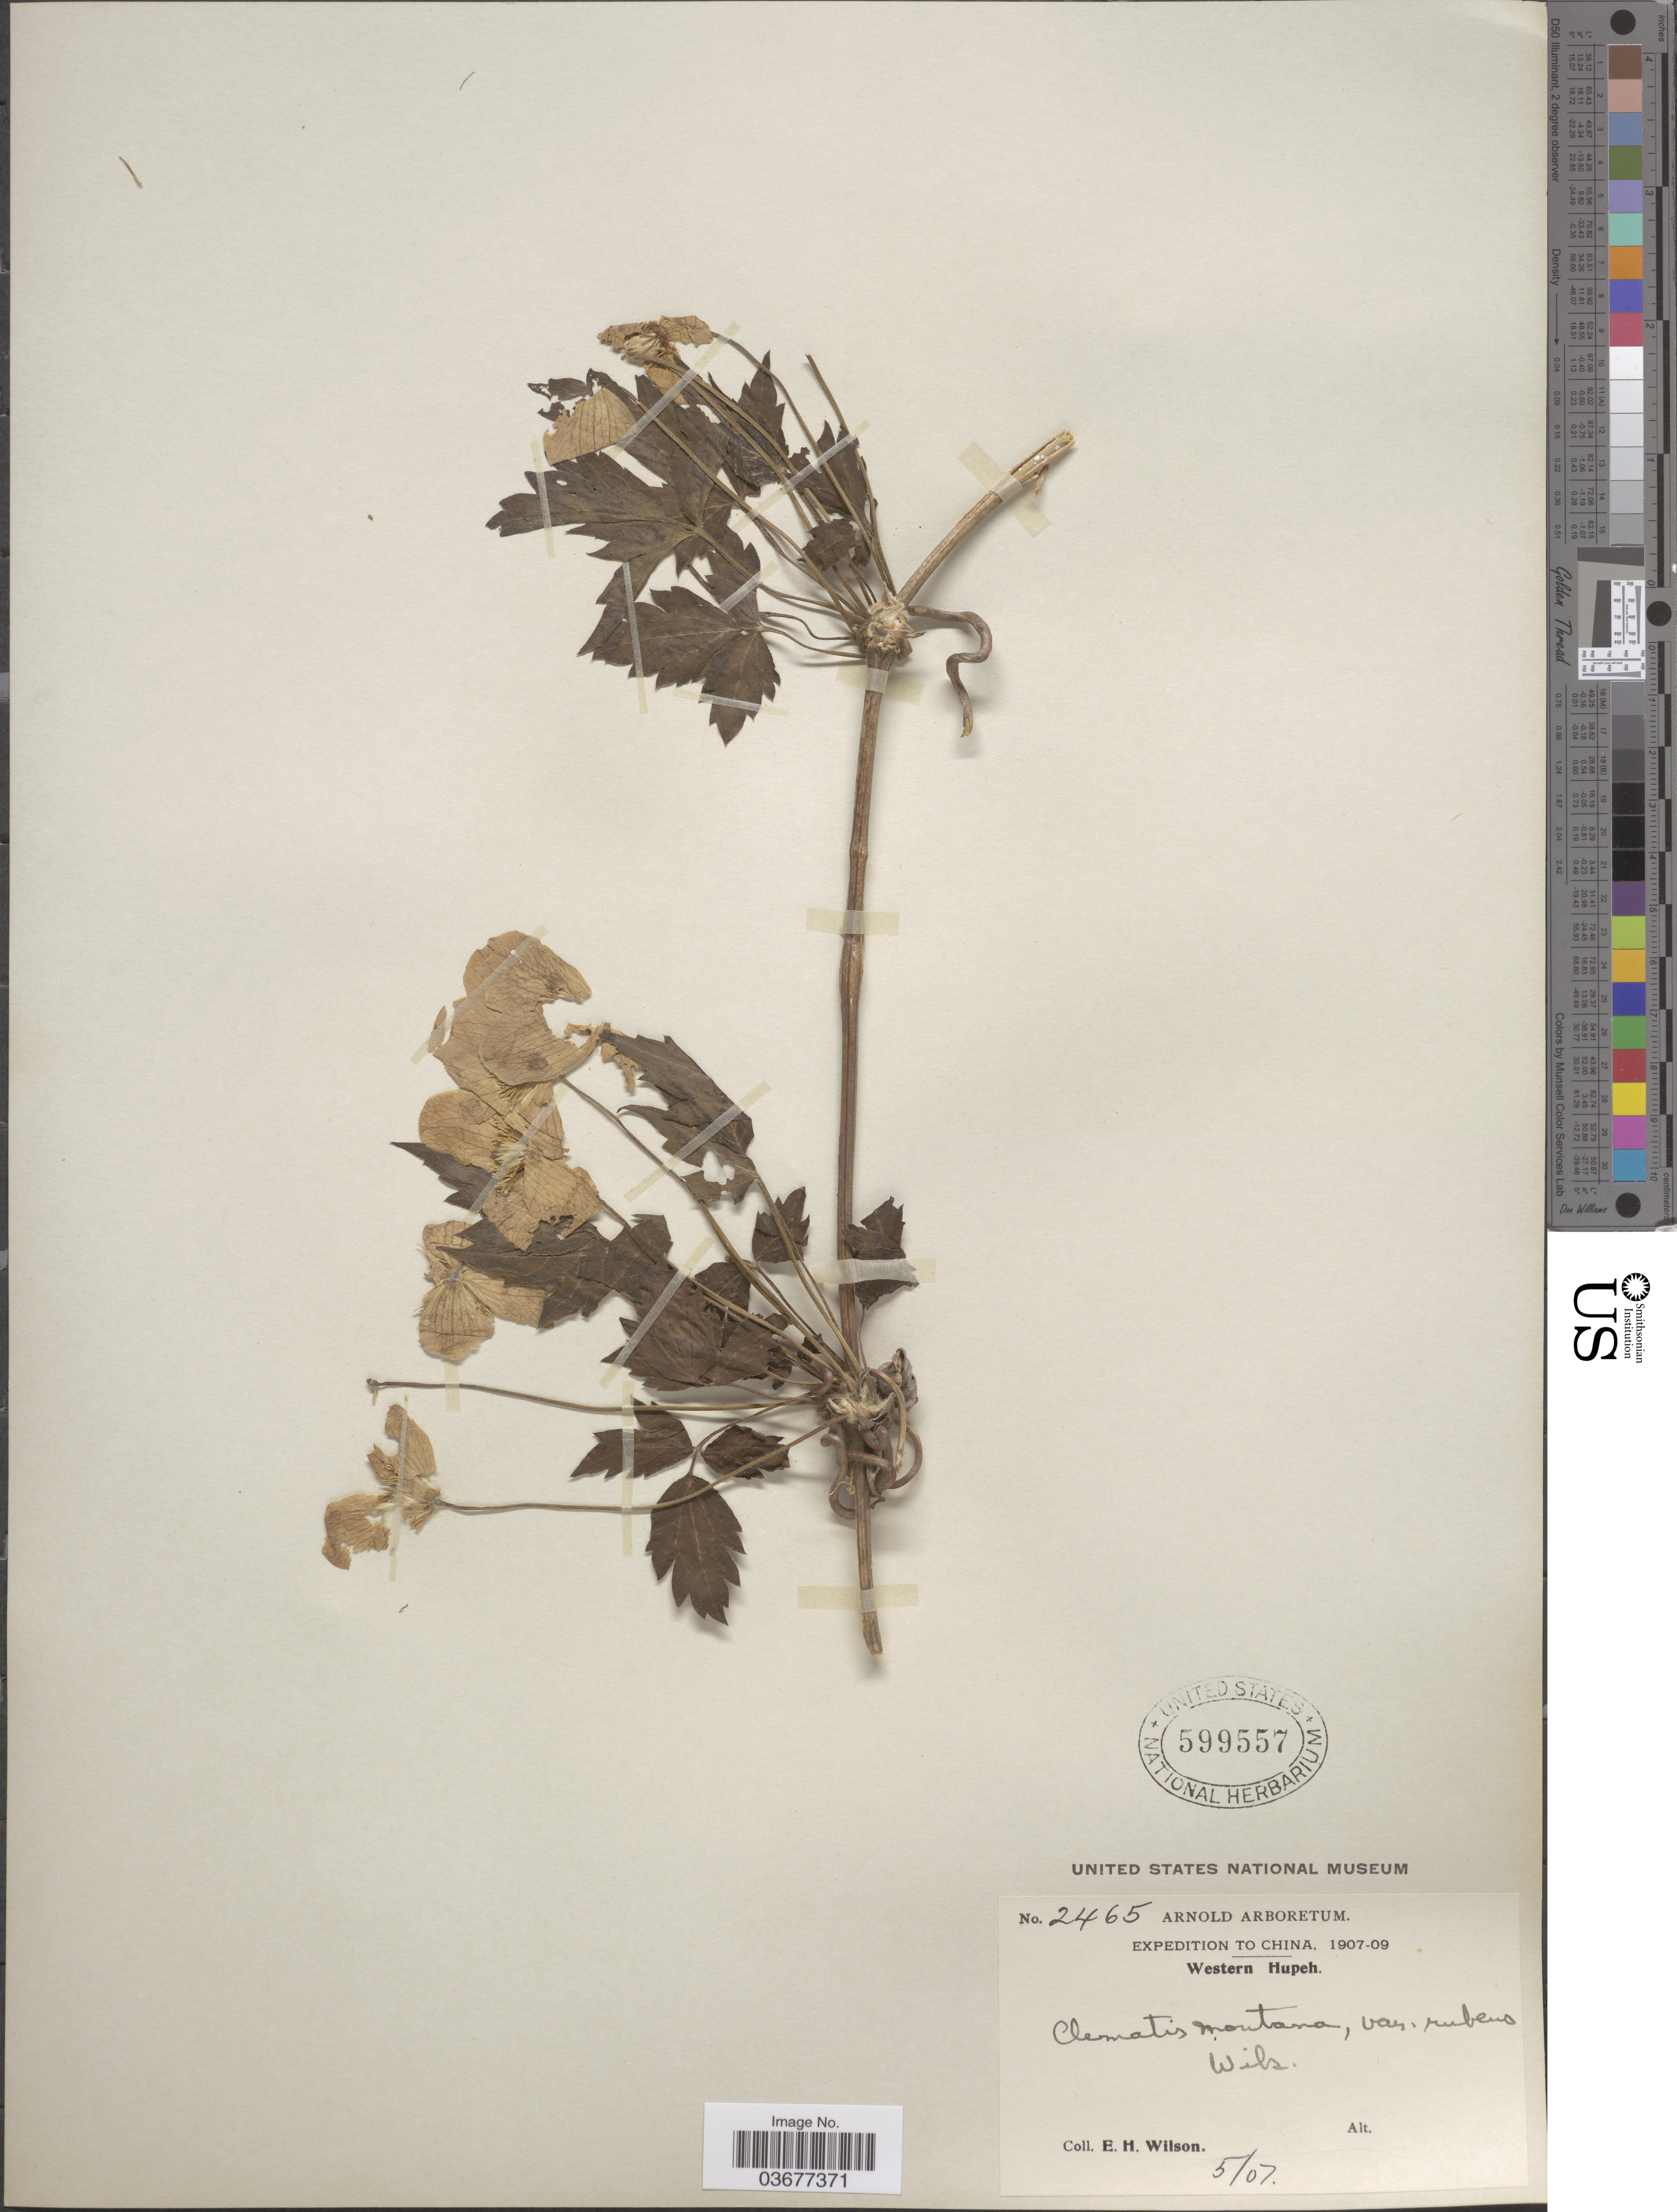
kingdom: Plantae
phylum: Tracheophyta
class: Magnoliopsida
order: Ranunculales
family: Ranunculaceae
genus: Clematis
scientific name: Clematis montana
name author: Buch.-Ham. ex DC.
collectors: E. Wilson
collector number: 2465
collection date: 1907-05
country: China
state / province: Hubei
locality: Western Hupeh.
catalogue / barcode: US 599557